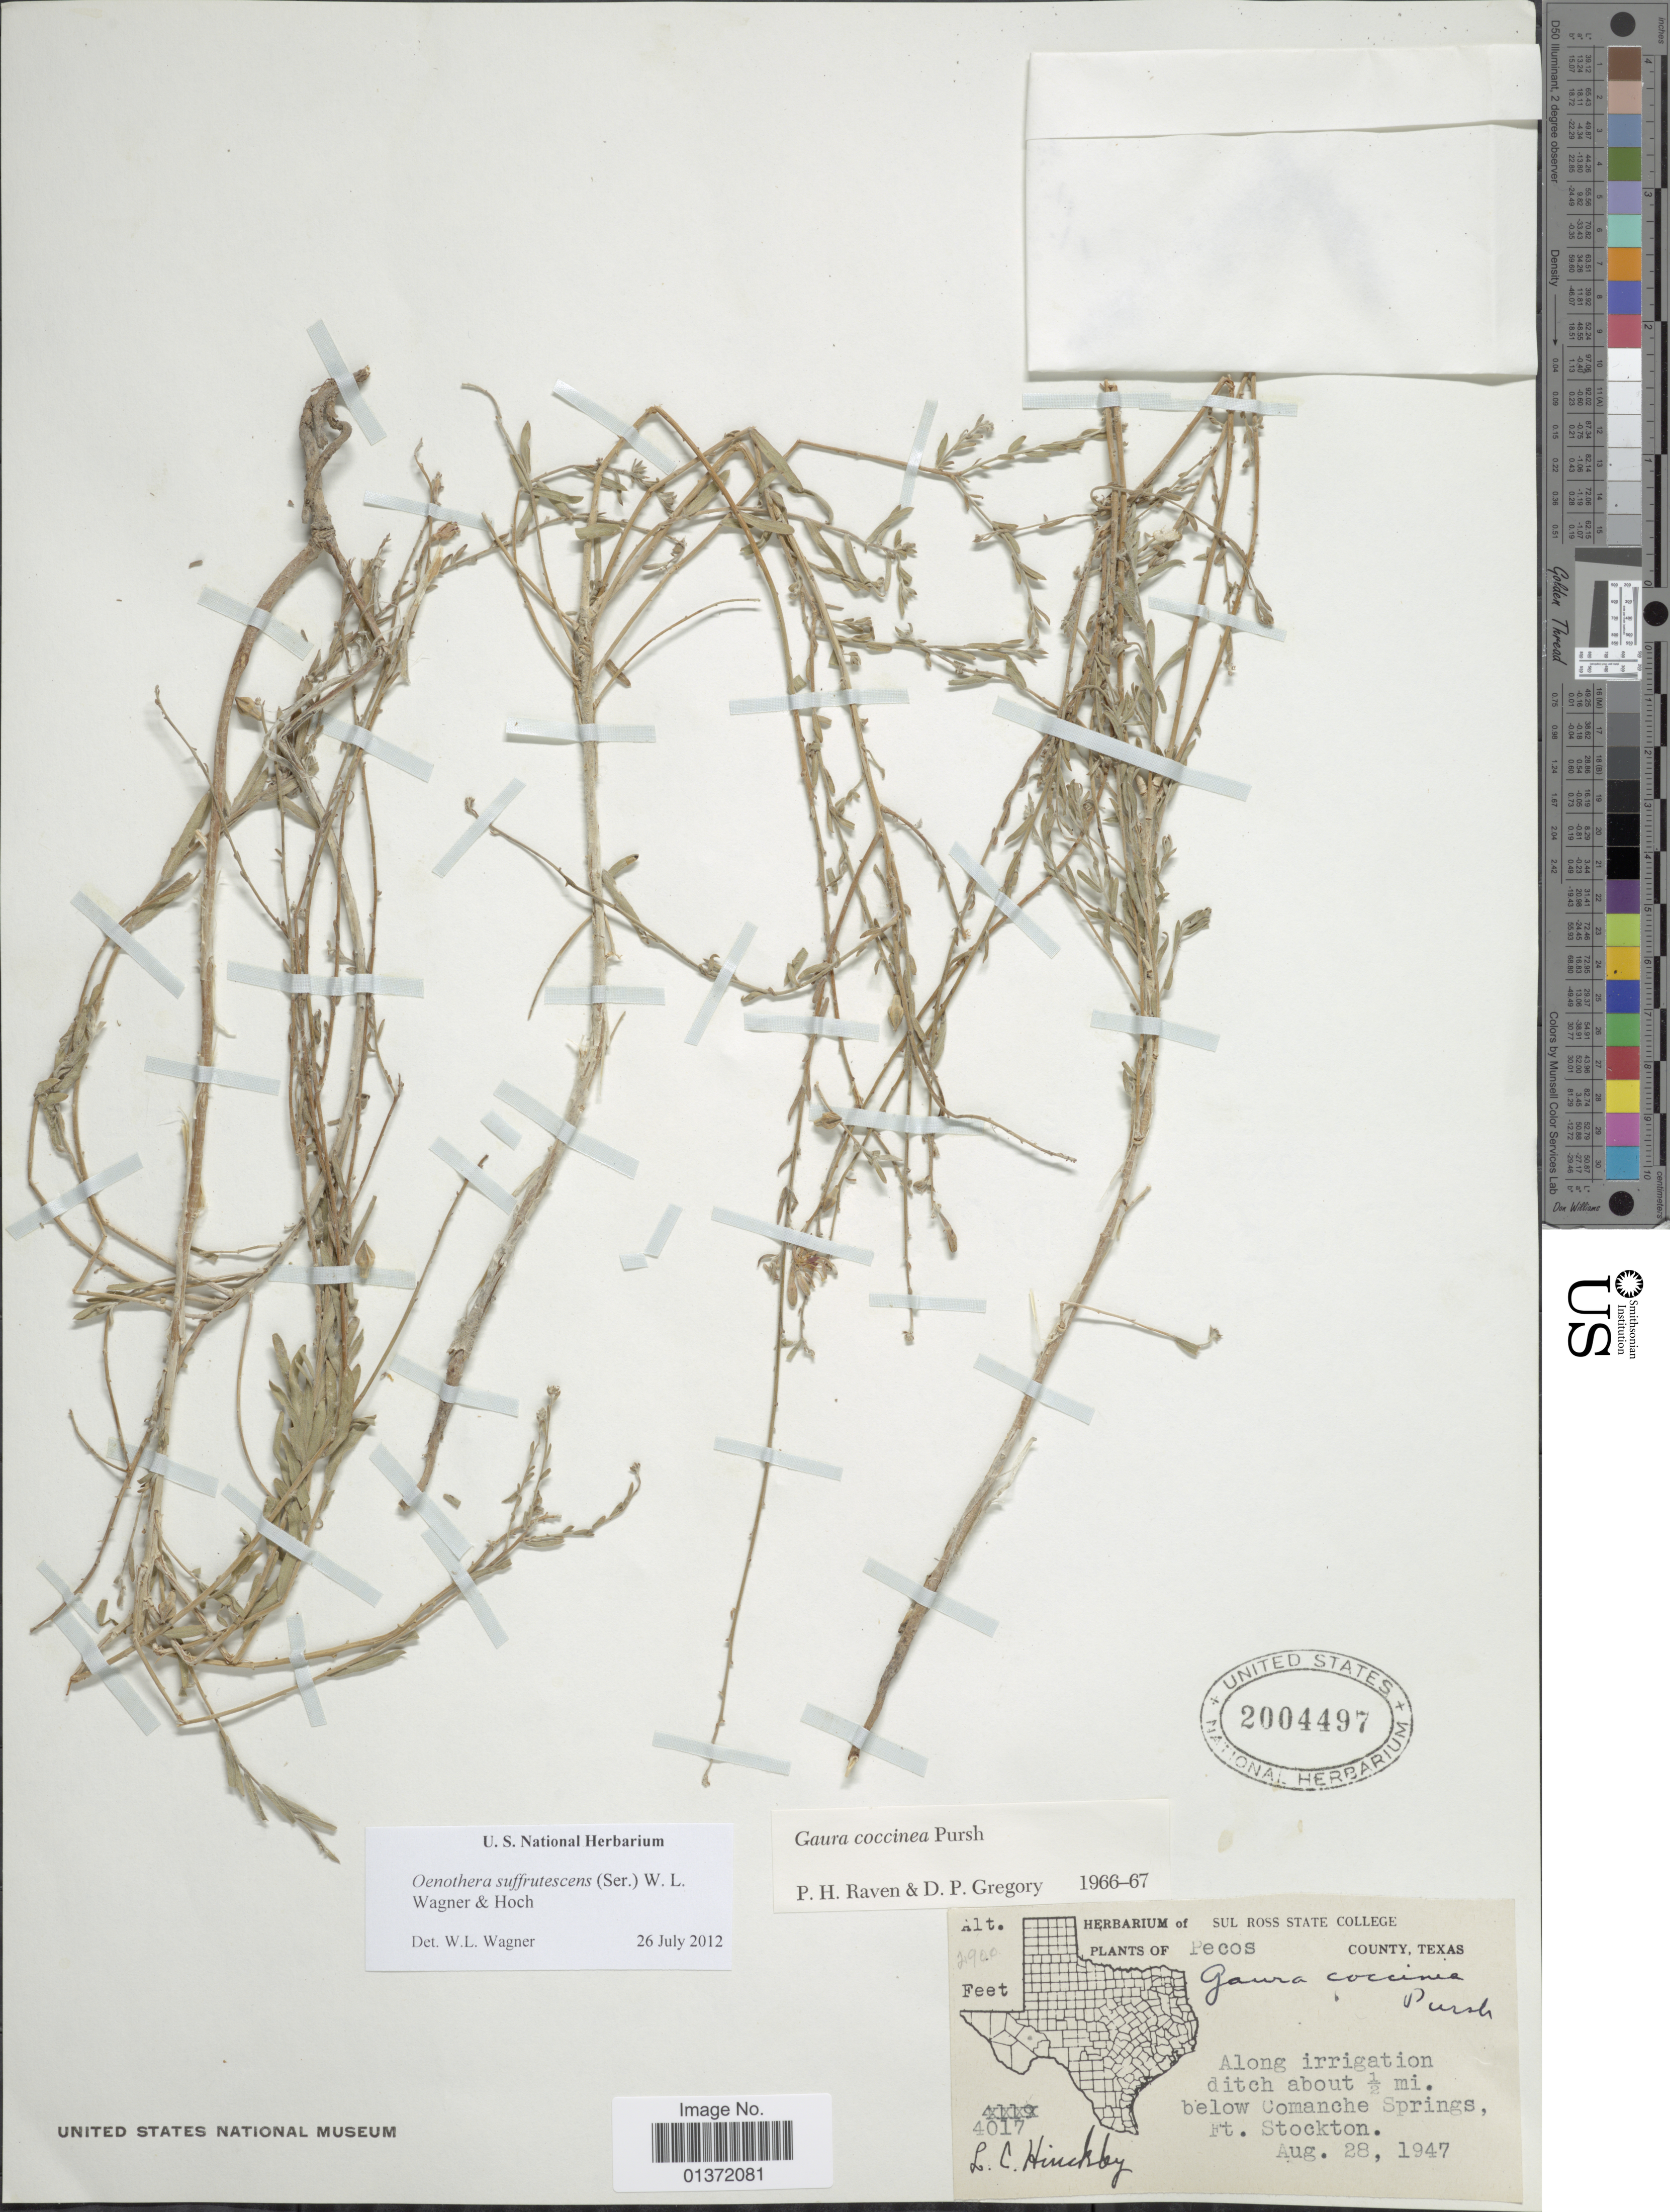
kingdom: Plantae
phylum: Tracheophyta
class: Magnoliopsida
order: Myrtales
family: Onagraceae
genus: Oenothera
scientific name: Oenothera suffrutescens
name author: (Ser.) W.L. Wagner & Hoch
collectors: L. Hinckley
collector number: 4017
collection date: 1947-08-28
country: United States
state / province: Texas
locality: Pecos, along irrigation ditch about ½ mi below Comanche Springs, Ft. Stockton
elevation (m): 884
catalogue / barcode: US 2004497